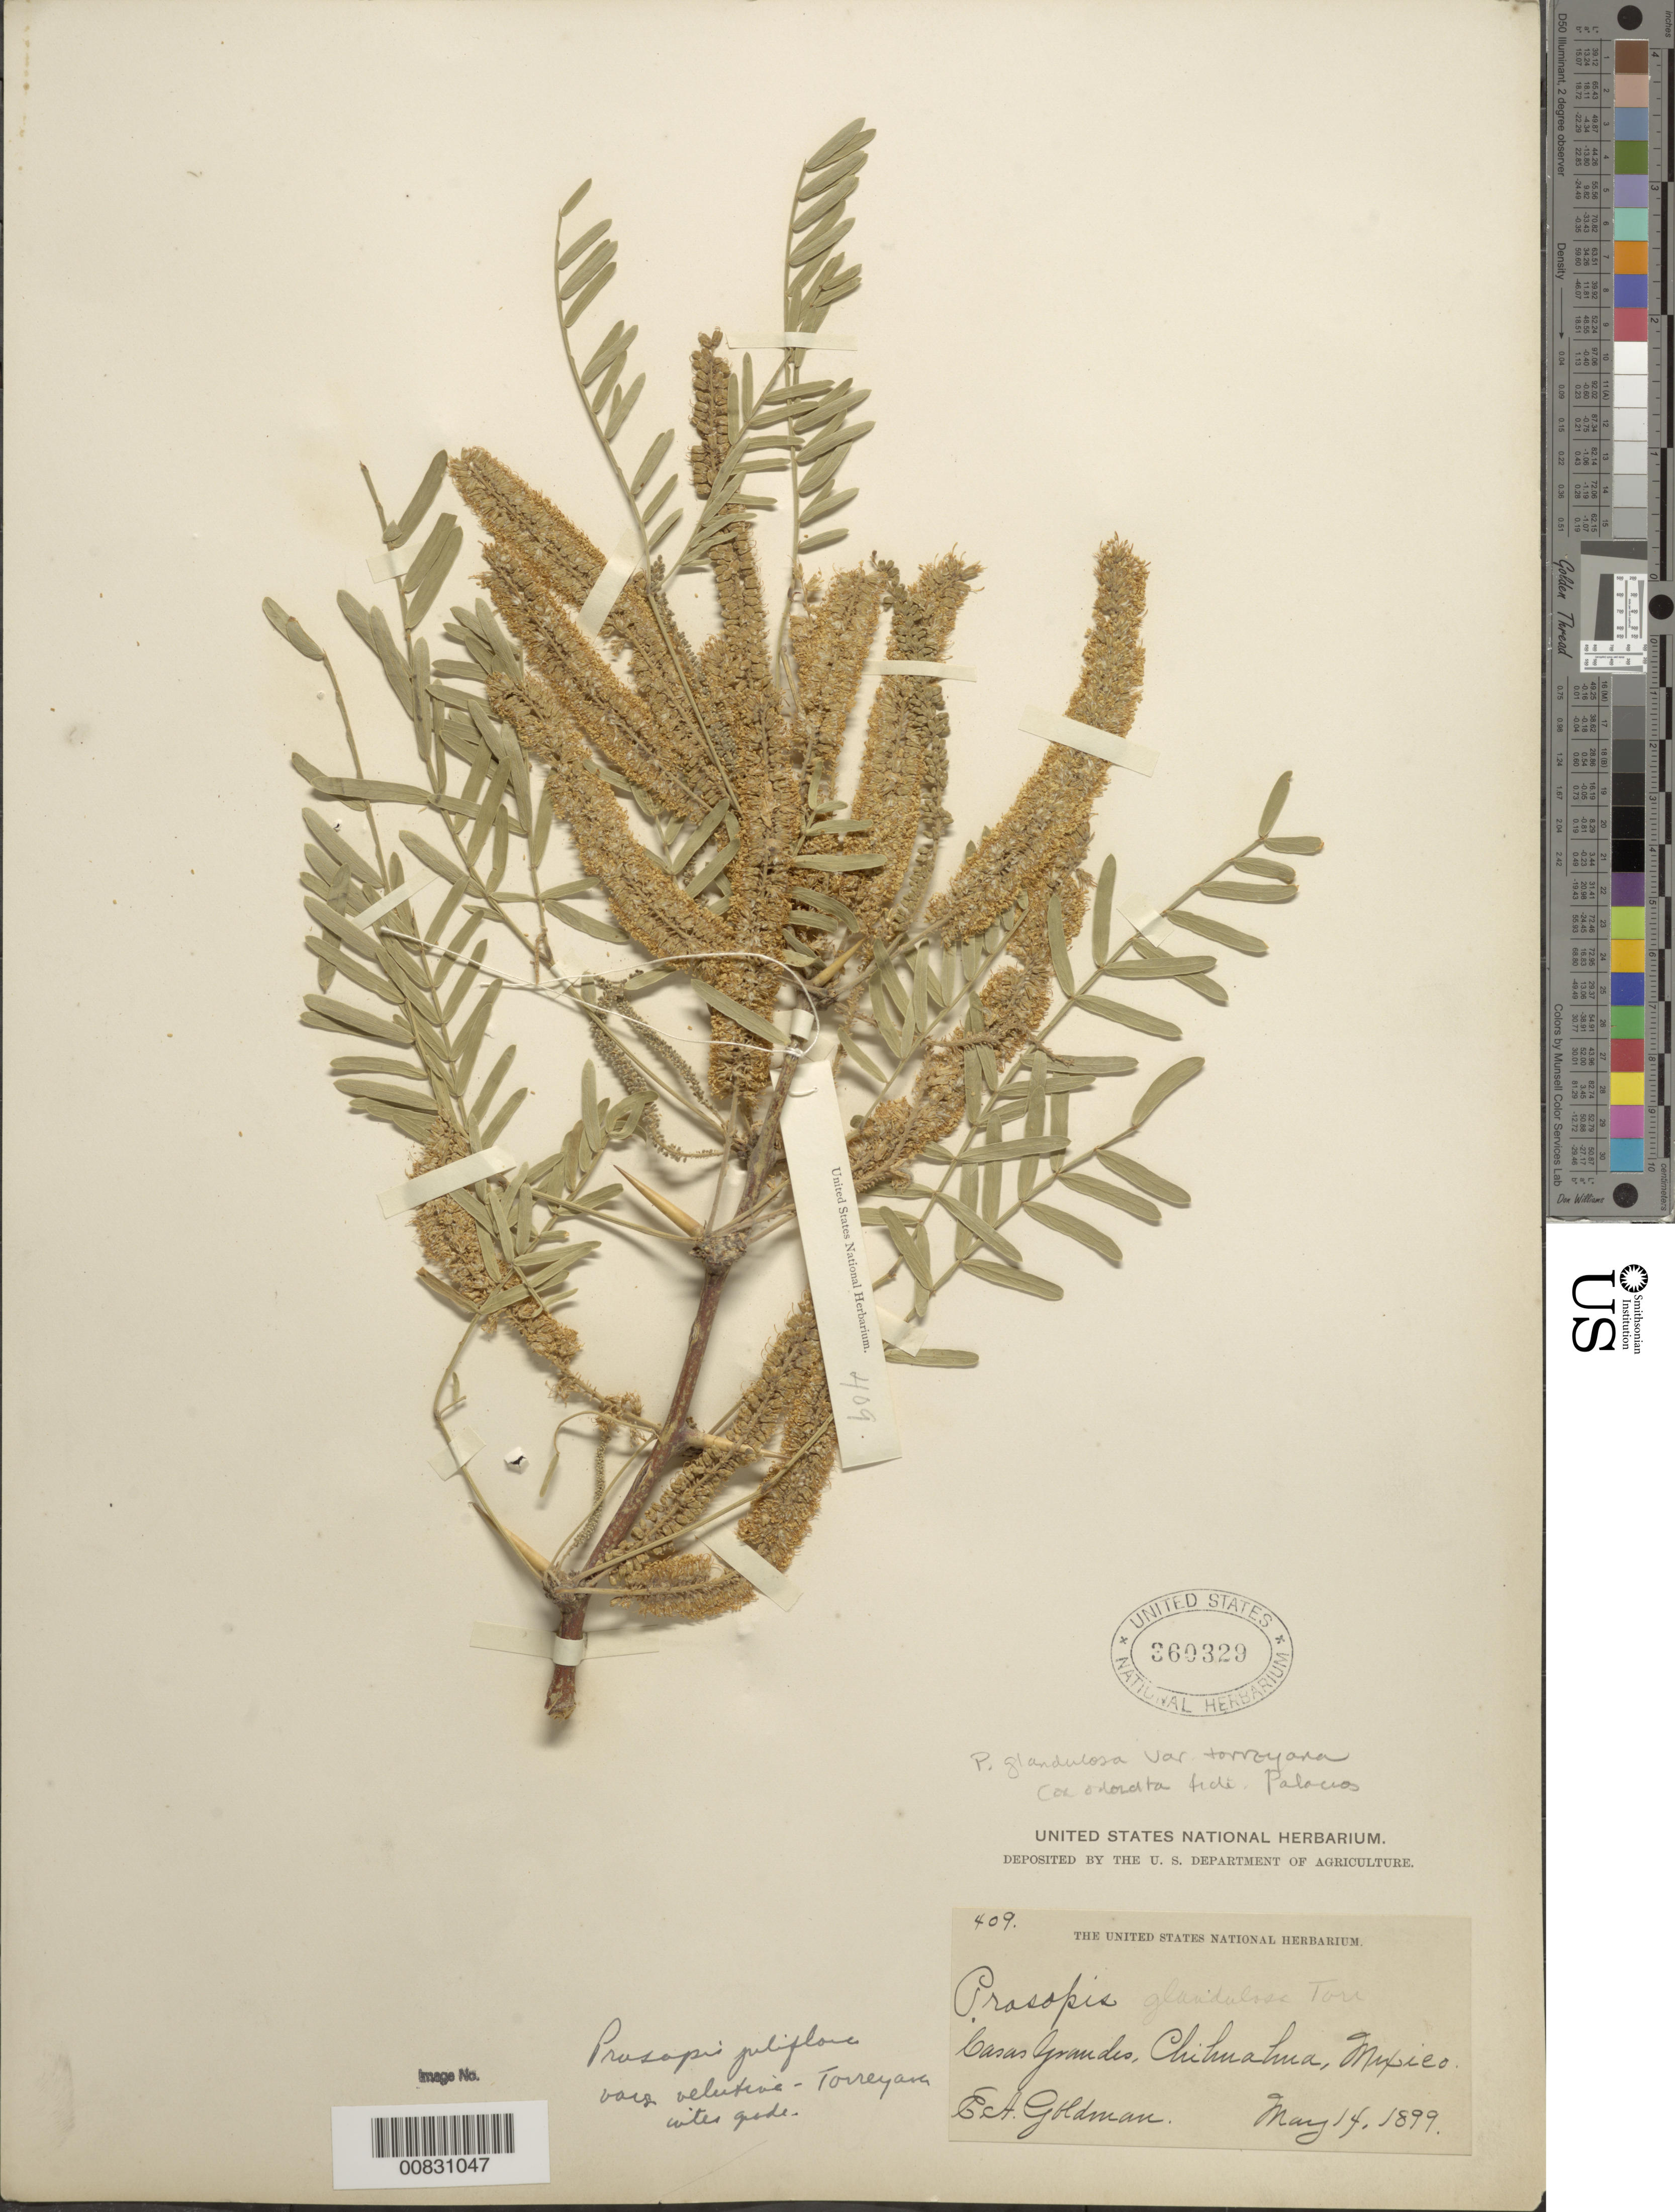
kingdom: Plantae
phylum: Tracheophyta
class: Magnoliopsida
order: Fabales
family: Fabaceae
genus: Neltuma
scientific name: Neltuma odorata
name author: (Torr. & Frém.) C. E. Hughes & G.P. Lewis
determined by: Strong, Mark T., (BOT), Smithsonian Institution - National Museum of Natural History (UNITED STATES)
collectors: E. A. Goldman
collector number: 409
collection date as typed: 14 May 1899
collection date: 1899-05-14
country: Mexico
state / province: Chihuahua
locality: Casas Grandes, Chihuahua.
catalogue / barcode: US 360329